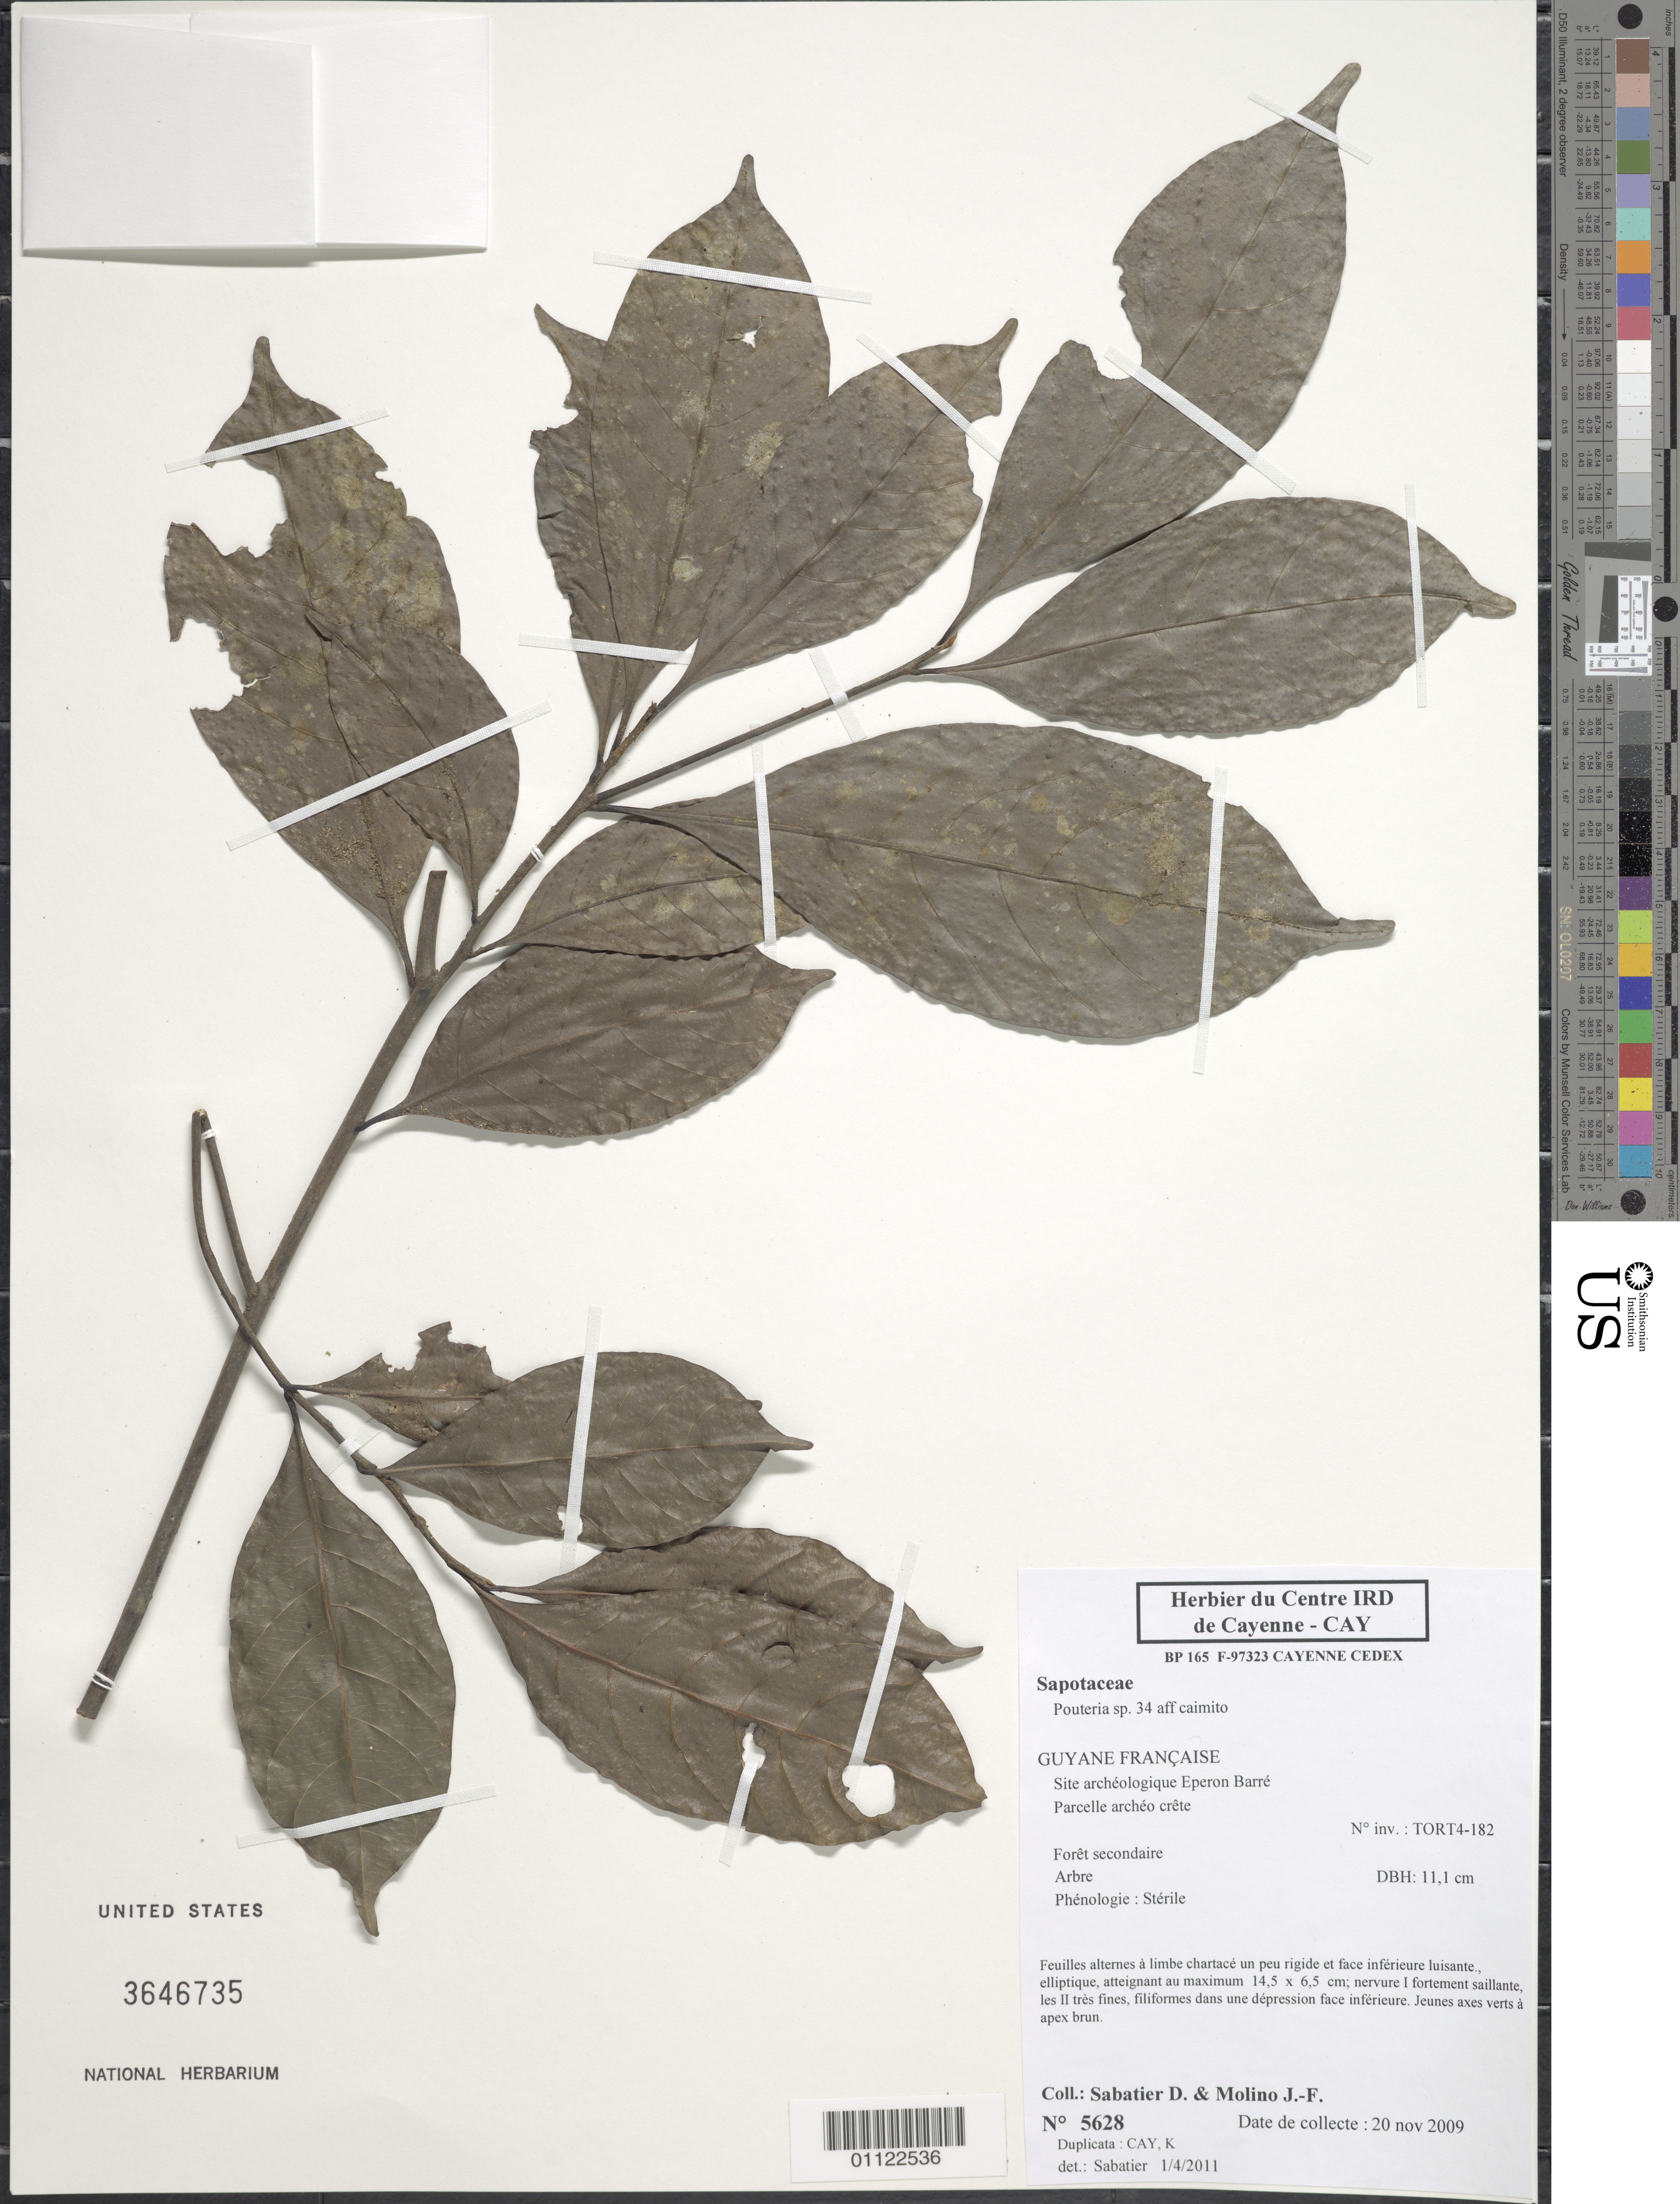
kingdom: Plantae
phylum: Tracheophyta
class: Magnoliopsida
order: Ericales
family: Sapotaceae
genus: Pouteria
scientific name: Pouteria caimito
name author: (Ruiz & Pav.) Radlk.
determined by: Sabatier, D.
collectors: D. Sabatier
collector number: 5628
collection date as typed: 20-Nov-09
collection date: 2009-11-20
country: French Guiana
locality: Site archeologique Eperon Barré, parcelle archeo crete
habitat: Foret secondaire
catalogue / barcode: US 3646735